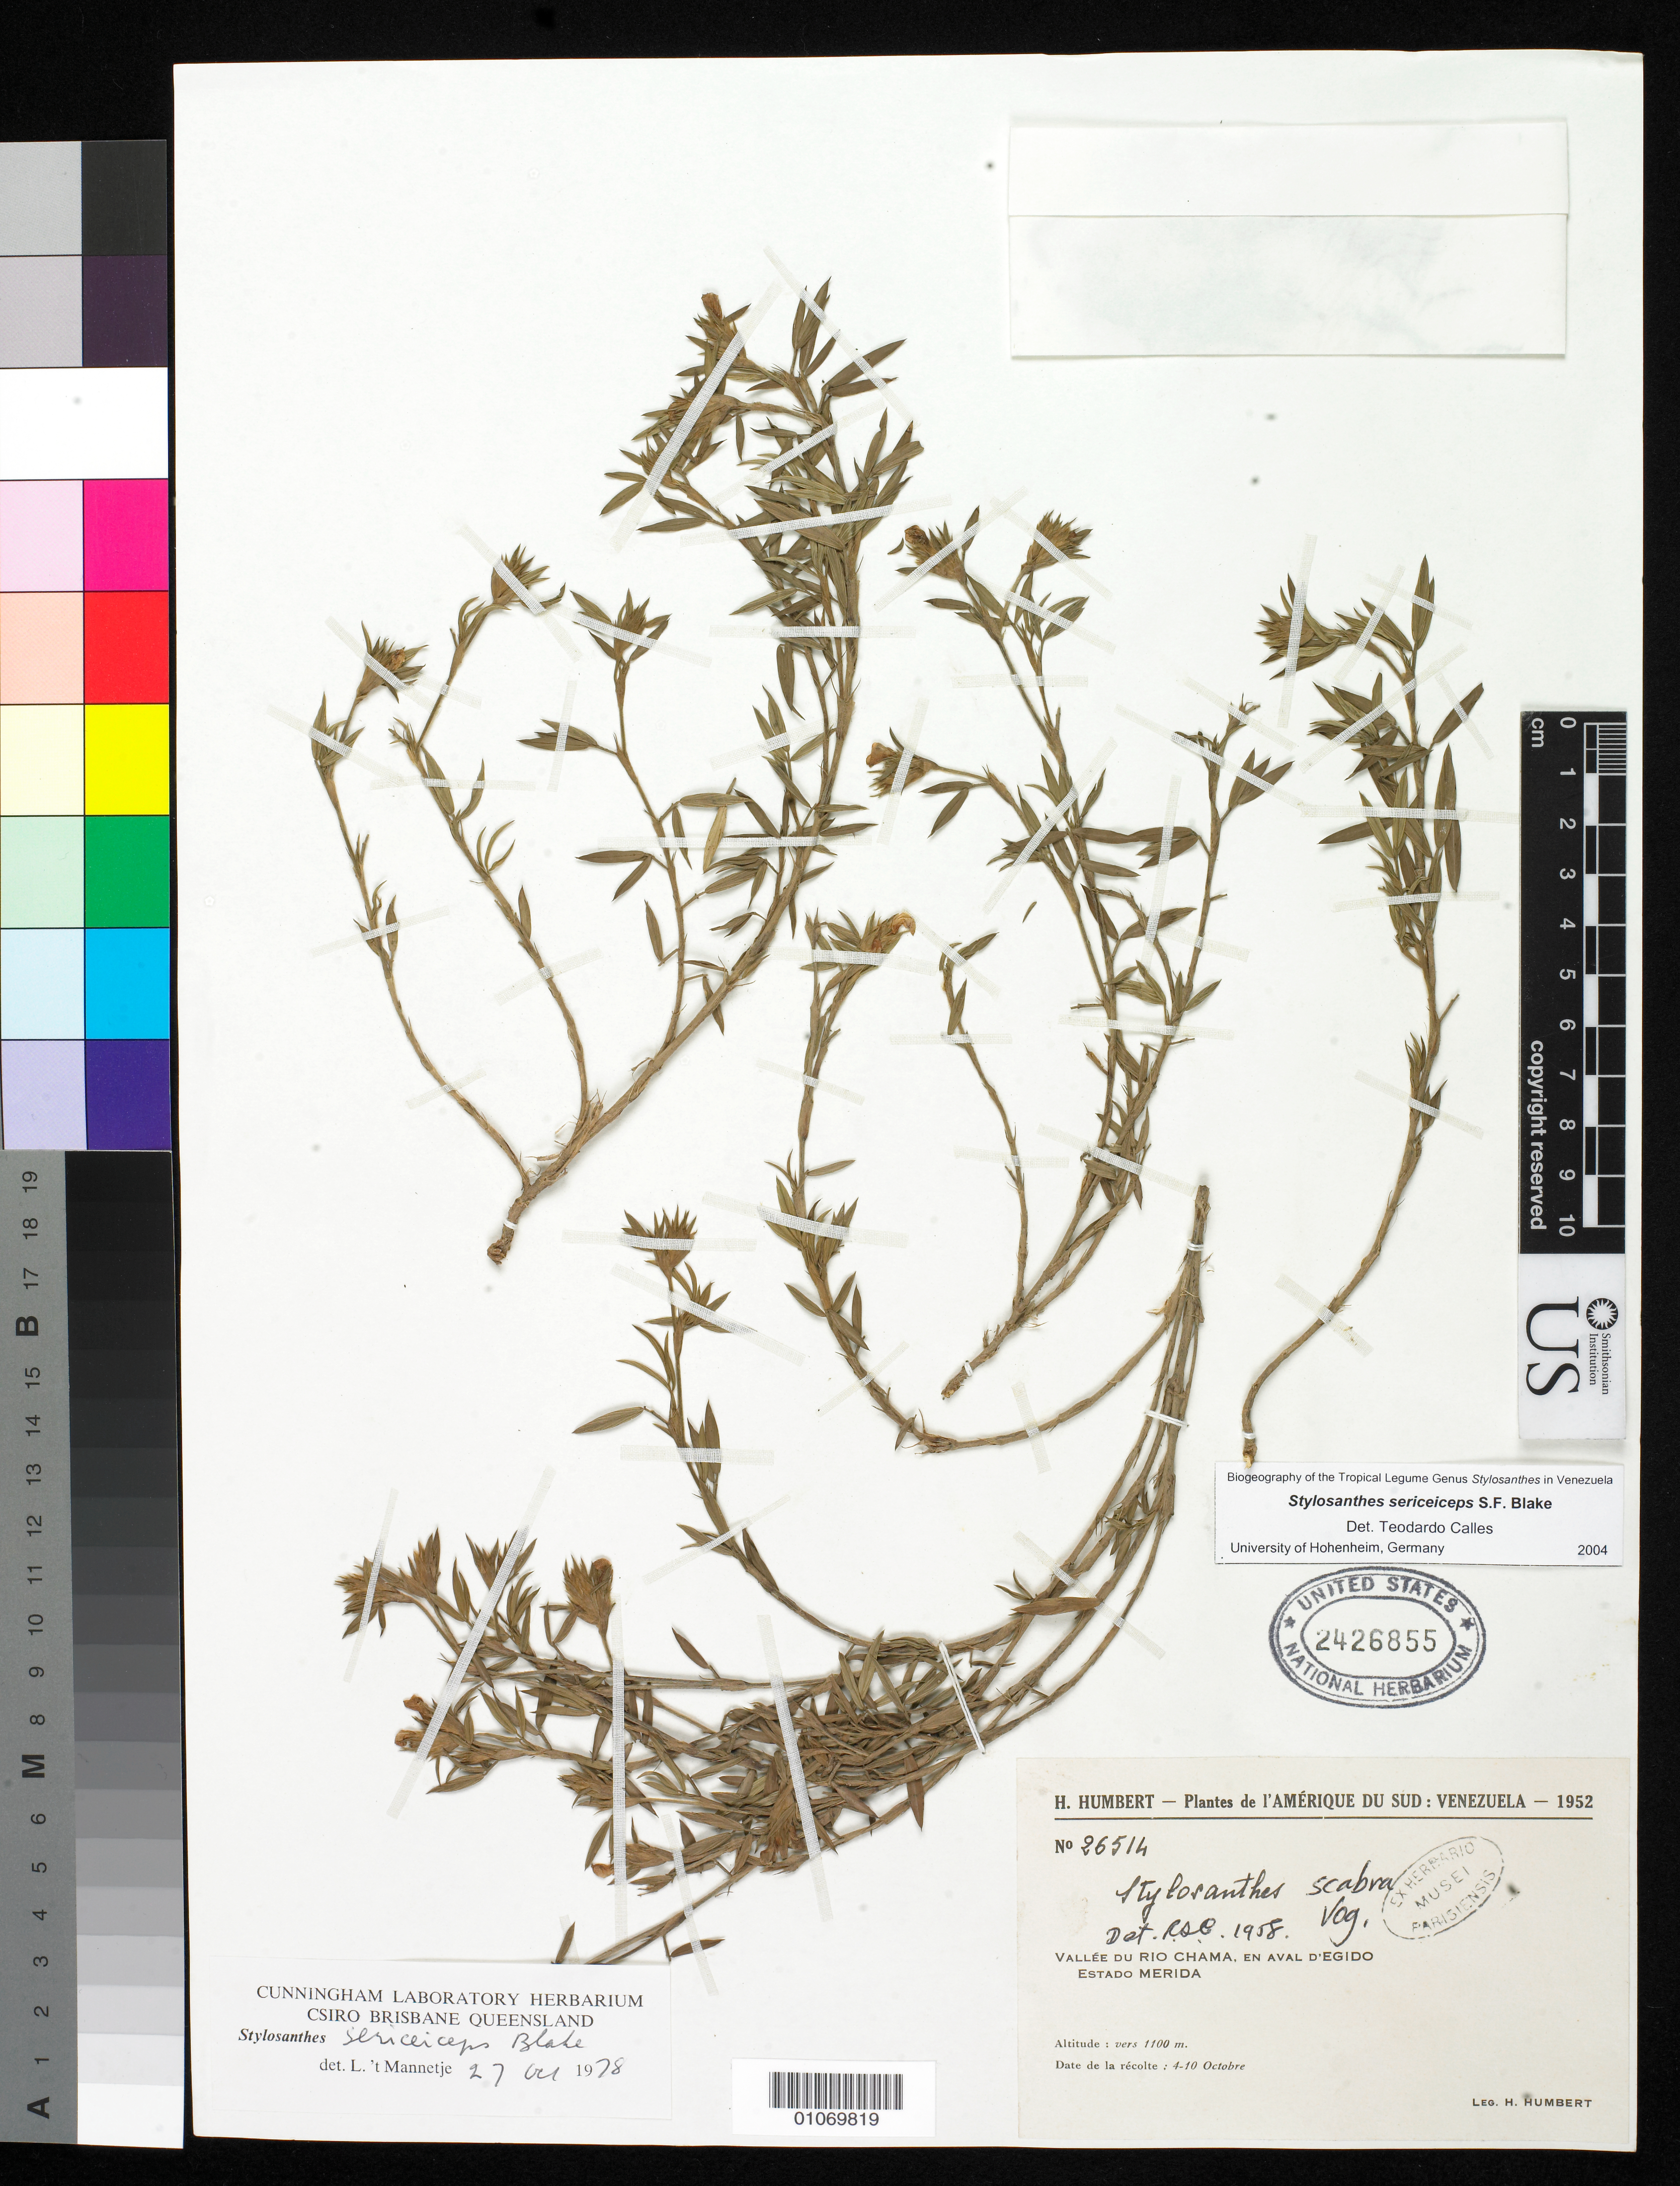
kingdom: Plantae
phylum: Tracheophyta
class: Magnoliopsida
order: Fabales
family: Fabaceae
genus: Stylosanthes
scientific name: Stylosanthes sericeiceps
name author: S.F. Blake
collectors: H. Humbert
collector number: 26514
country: Venezuela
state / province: Mérida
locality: Vallee du Rio Chama, en val D'Egido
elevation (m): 1100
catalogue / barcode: US 2426855